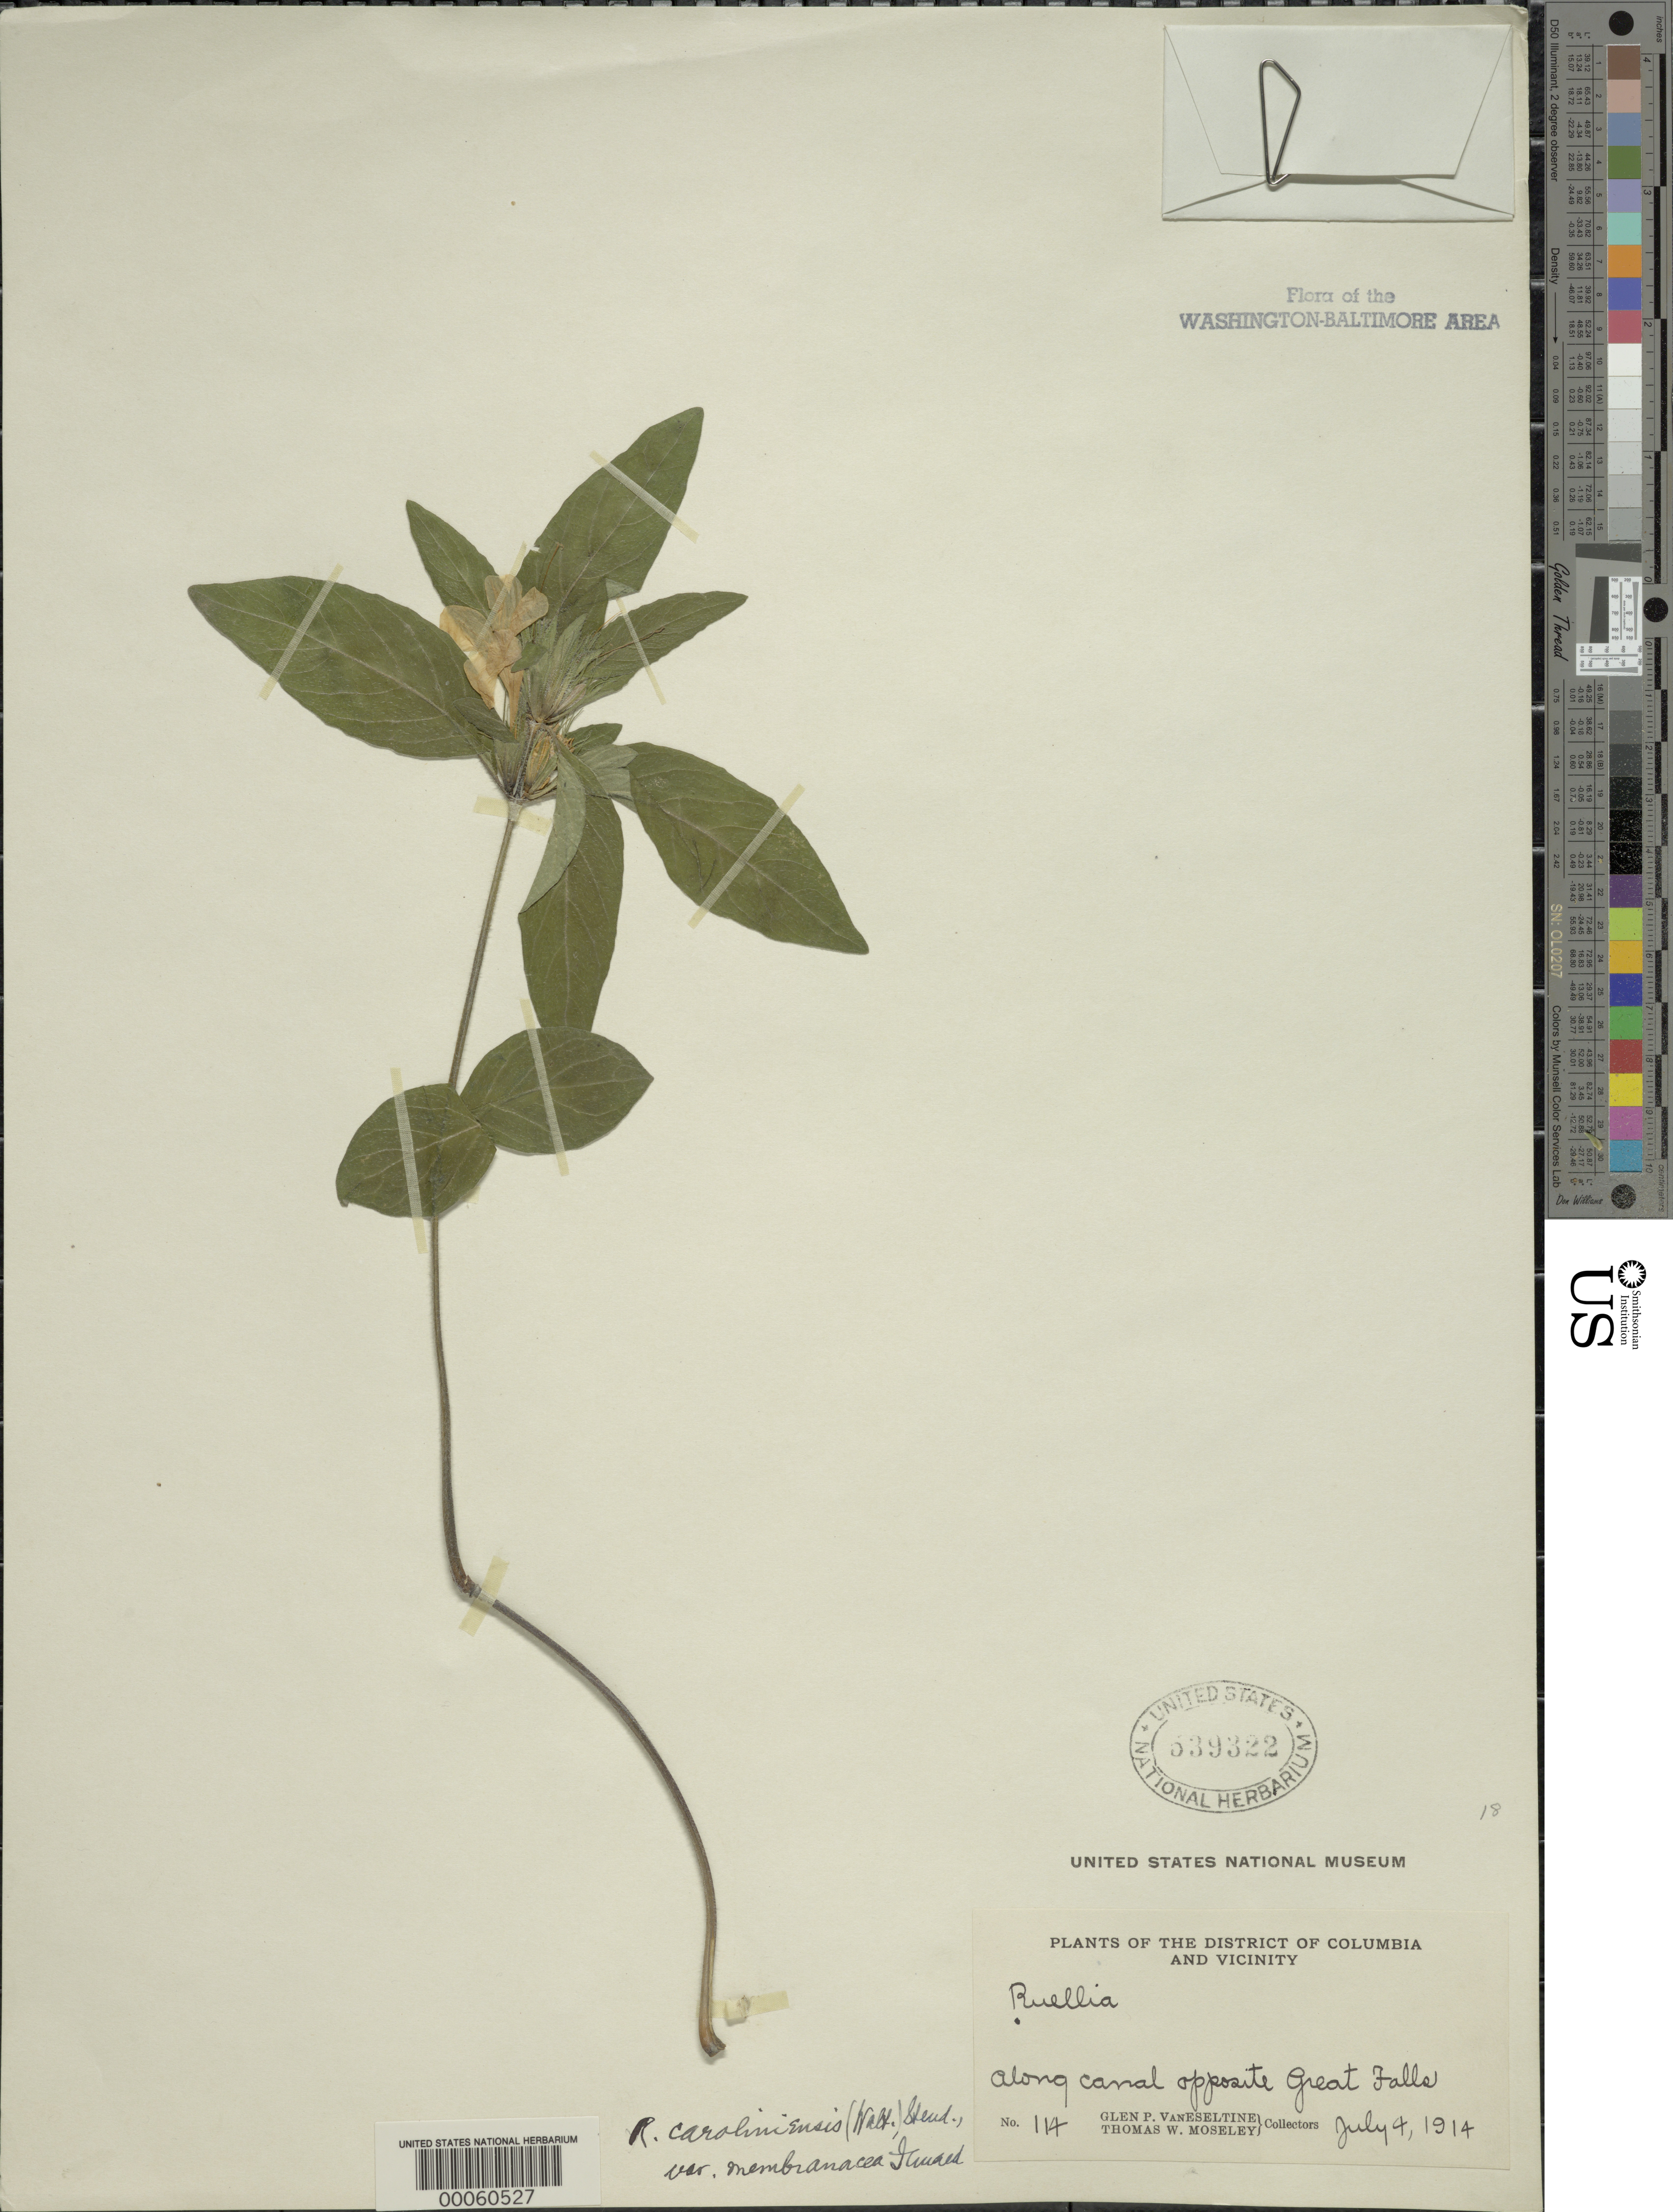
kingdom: Plantae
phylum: Tracheophyta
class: Magnoliopsida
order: Lamiales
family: Acanthaceae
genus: Ruellia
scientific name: Ruellia caroliniensis var. membranacea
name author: Fernald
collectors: G. P. Van Eseltine & T. Moseley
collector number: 114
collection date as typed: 04 Jul 1914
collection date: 1914-07-04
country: United States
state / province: Maryland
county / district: Montgomery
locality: C. & O. Canal near Great Falls C. & O. Canal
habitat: Along canal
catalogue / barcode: US 539322